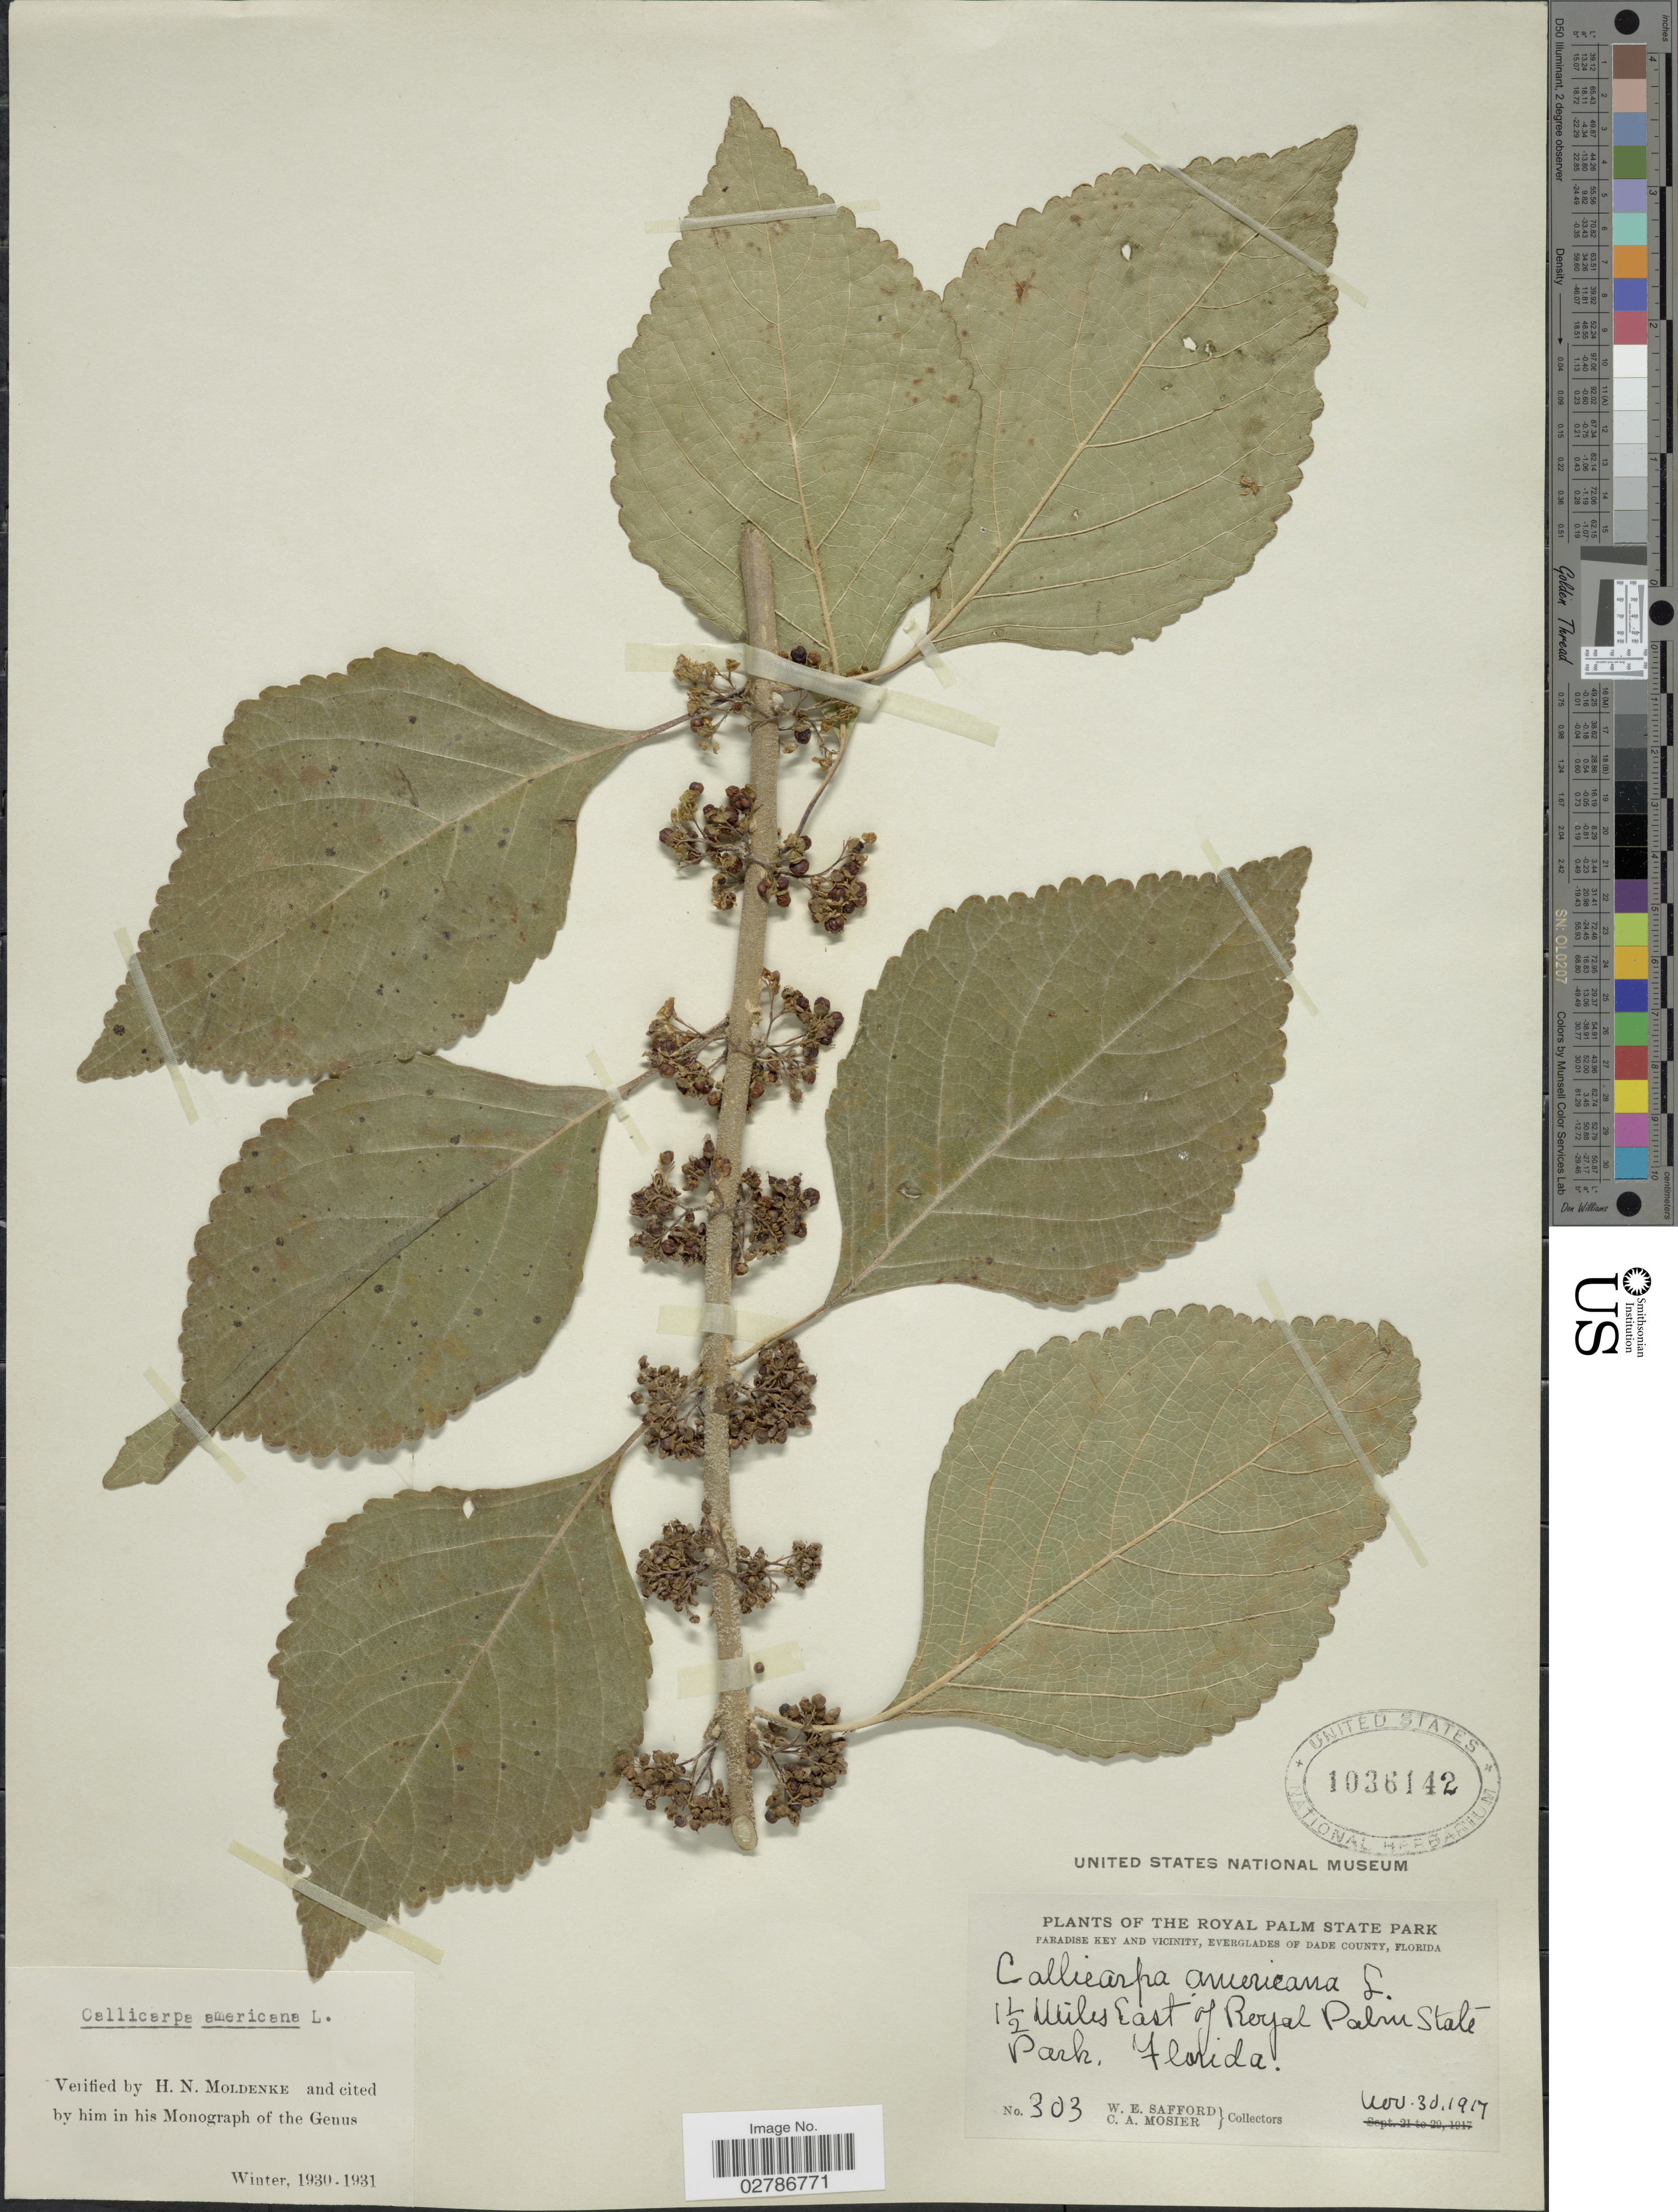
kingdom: Plantae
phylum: Tracheophyta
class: Magnoliopsida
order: Lamiales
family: Lamiaceae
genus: Callicarpa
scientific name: Callicarpa americana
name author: L.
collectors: W. E. Safford & C. A. Mosier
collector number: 303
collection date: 1917-11-03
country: United States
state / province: Florida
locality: Royal Palm State Park. Paradise key and vicinity, Everglades of Dade County. 1 ½ miles East of Royal Palm State Park.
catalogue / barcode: US 1036142